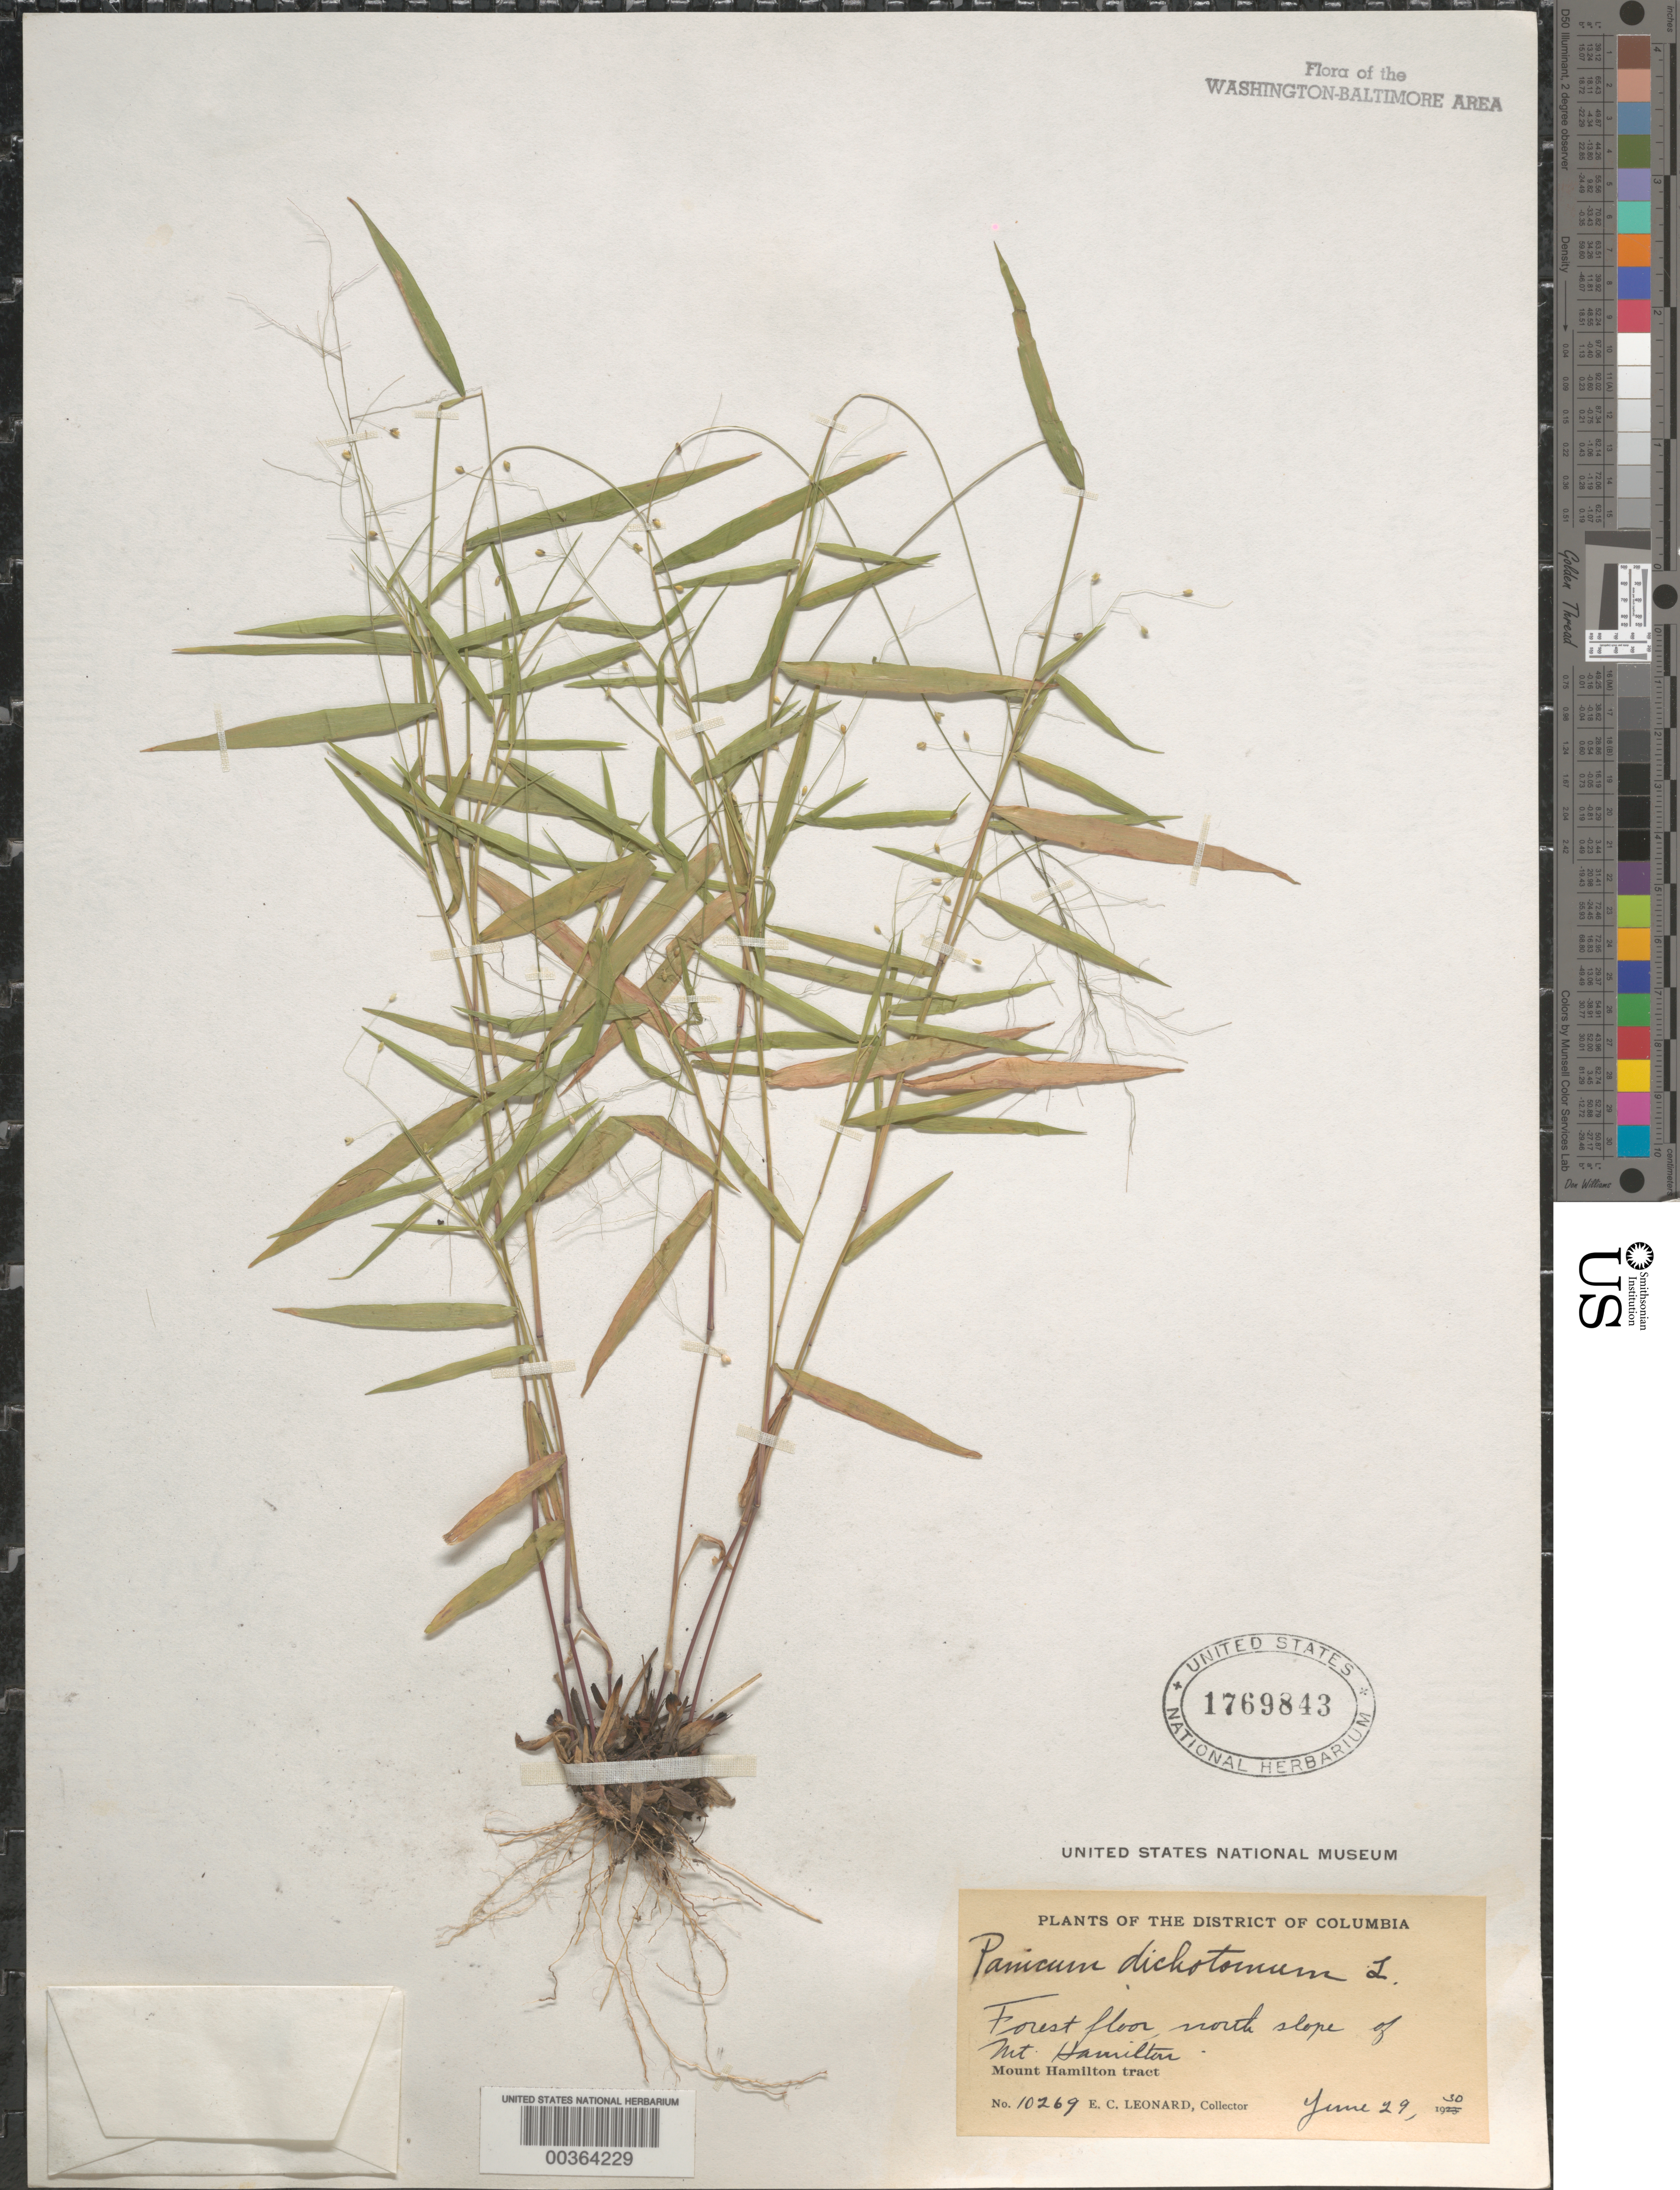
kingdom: Plantae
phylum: Tracheophyta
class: Liliopsida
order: Poales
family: Poaceae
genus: Dichanthelium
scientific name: Dichanthelium dichotomum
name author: (L.) Gould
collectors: E. C. Leonard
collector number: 10269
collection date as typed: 29 Jun 1930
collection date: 1930-06-29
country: United States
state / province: District of Columbia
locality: Mount Hamilton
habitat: Forest floor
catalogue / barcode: US 1769843